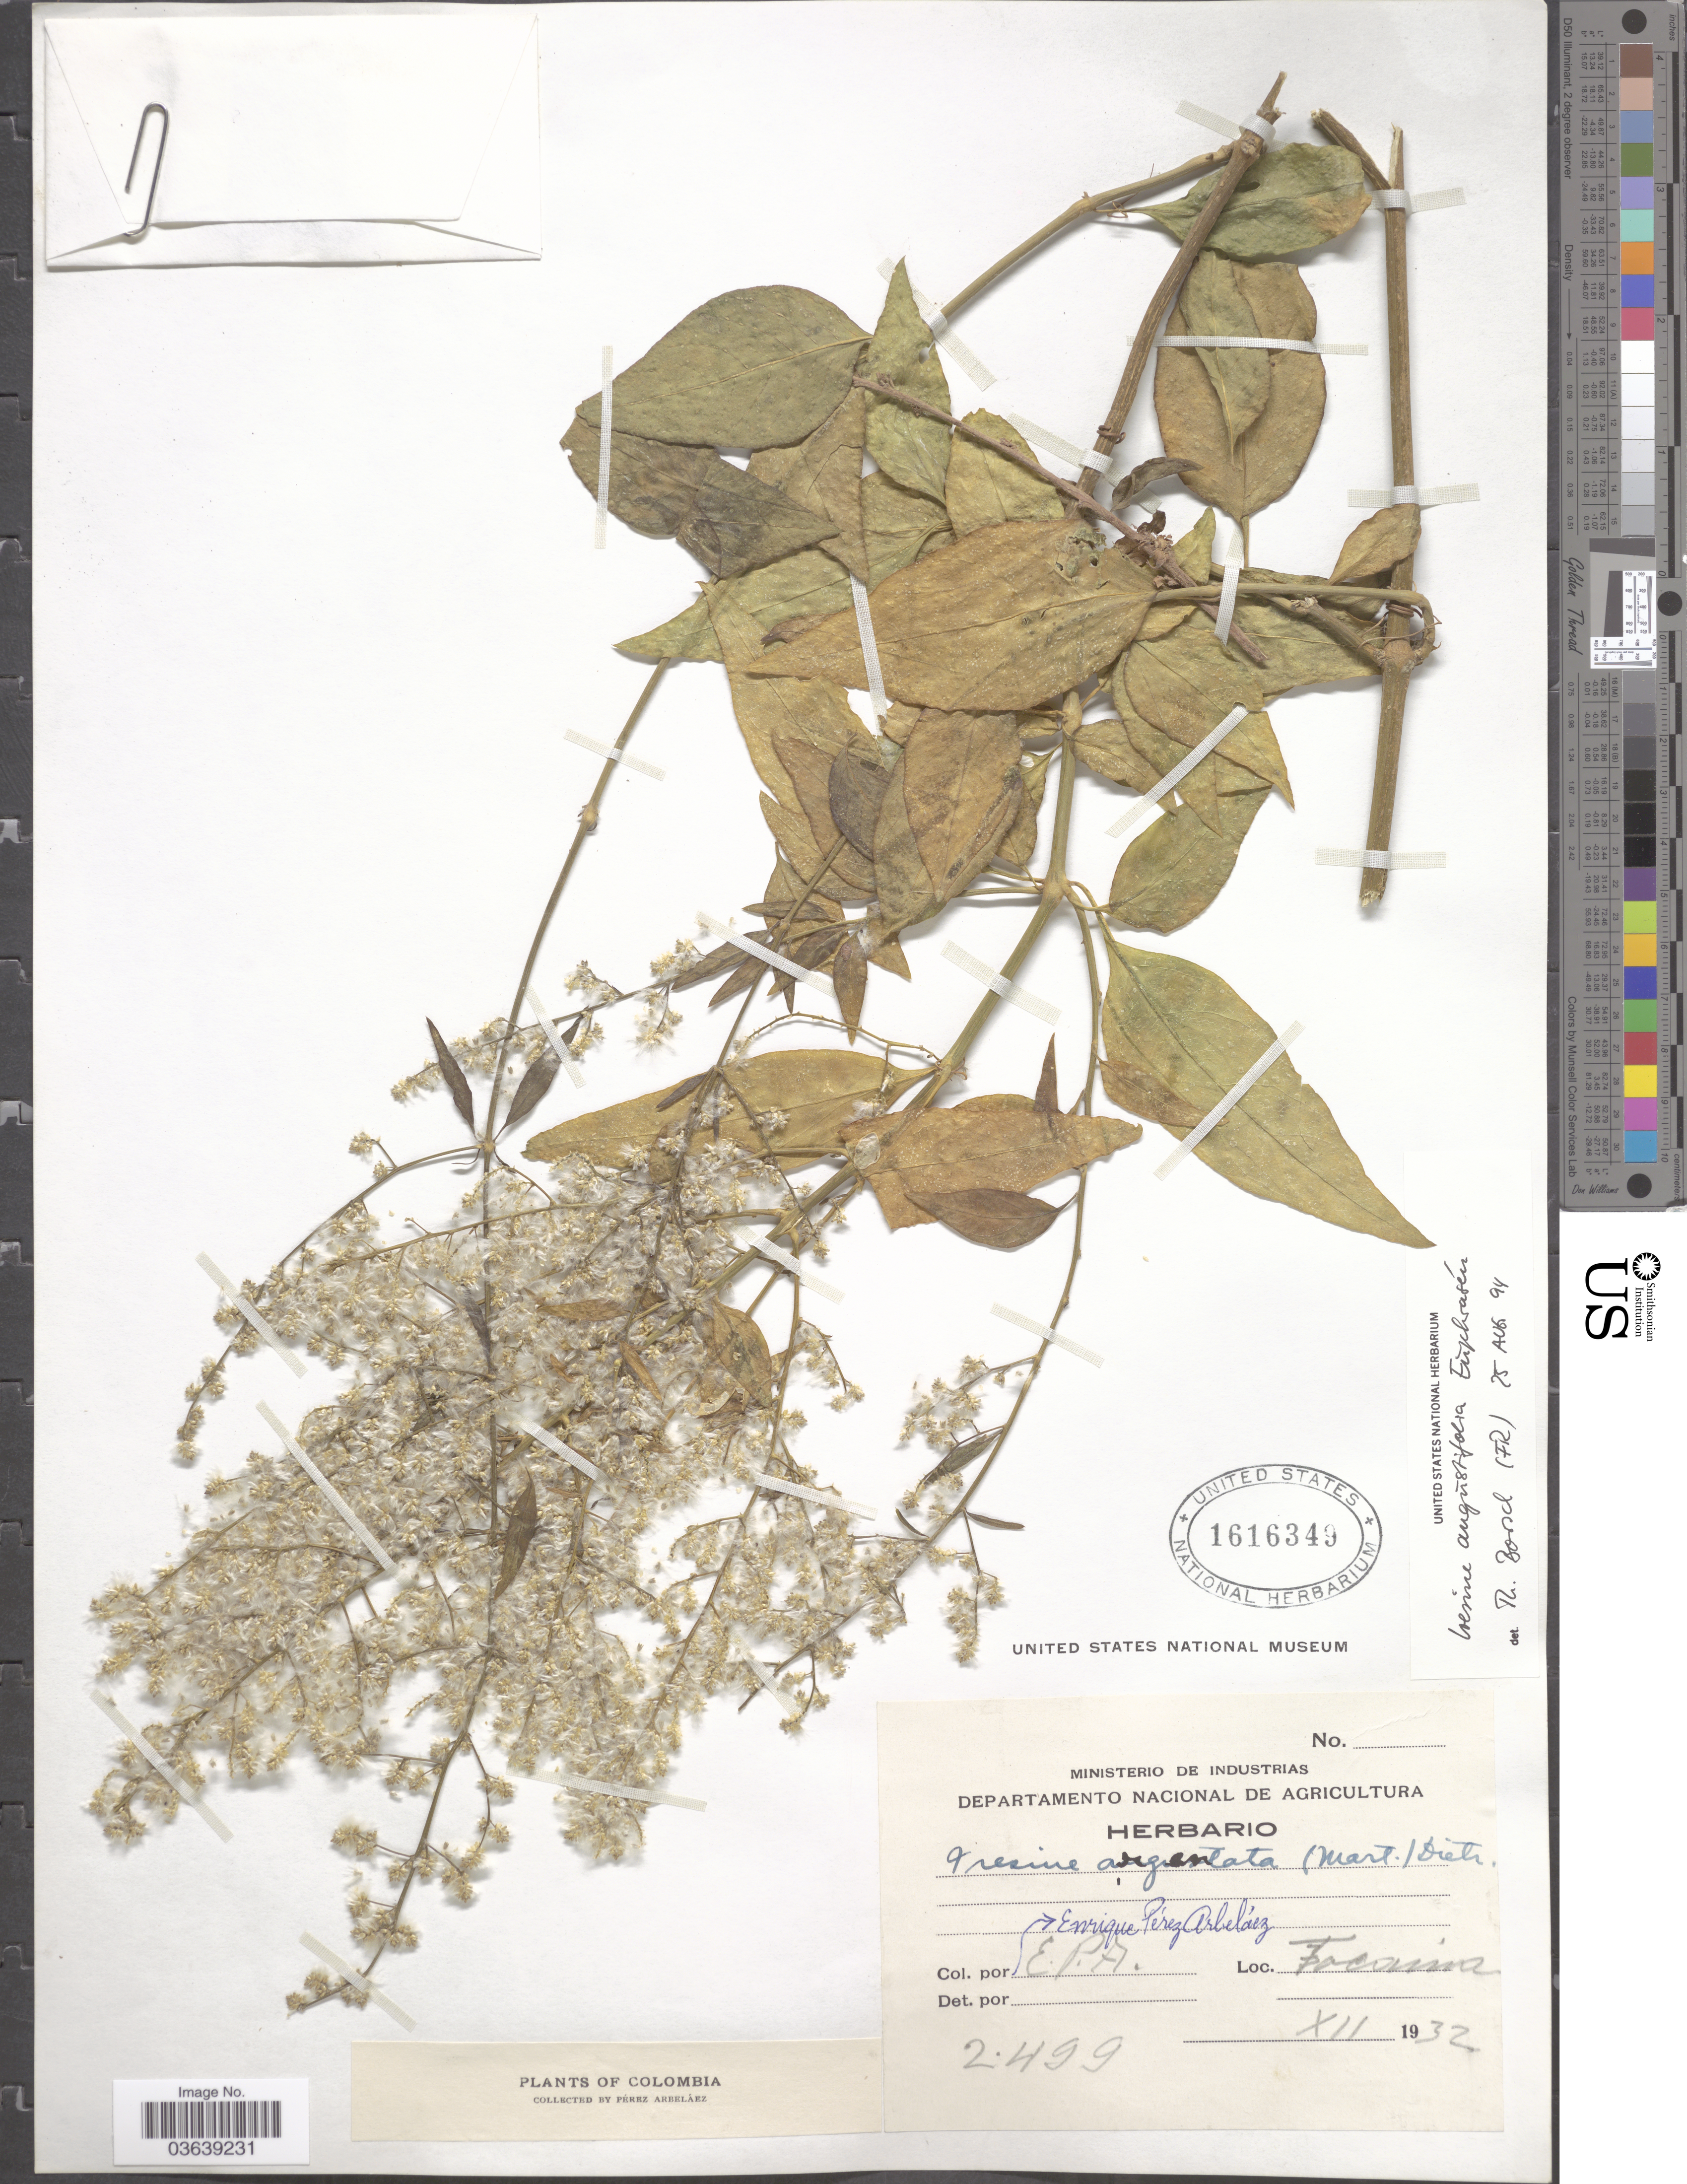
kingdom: Plantae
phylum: Tracheophyta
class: Magnoliopsida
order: Caryophyllales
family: Amaranthaceae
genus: Iresine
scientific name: Iresine angustifolia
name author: Euphrasén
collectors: E. Pérez Arbeláez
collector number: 2499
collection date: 1932-12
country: Colombia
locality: Tocaima.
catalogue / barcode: US 1616349